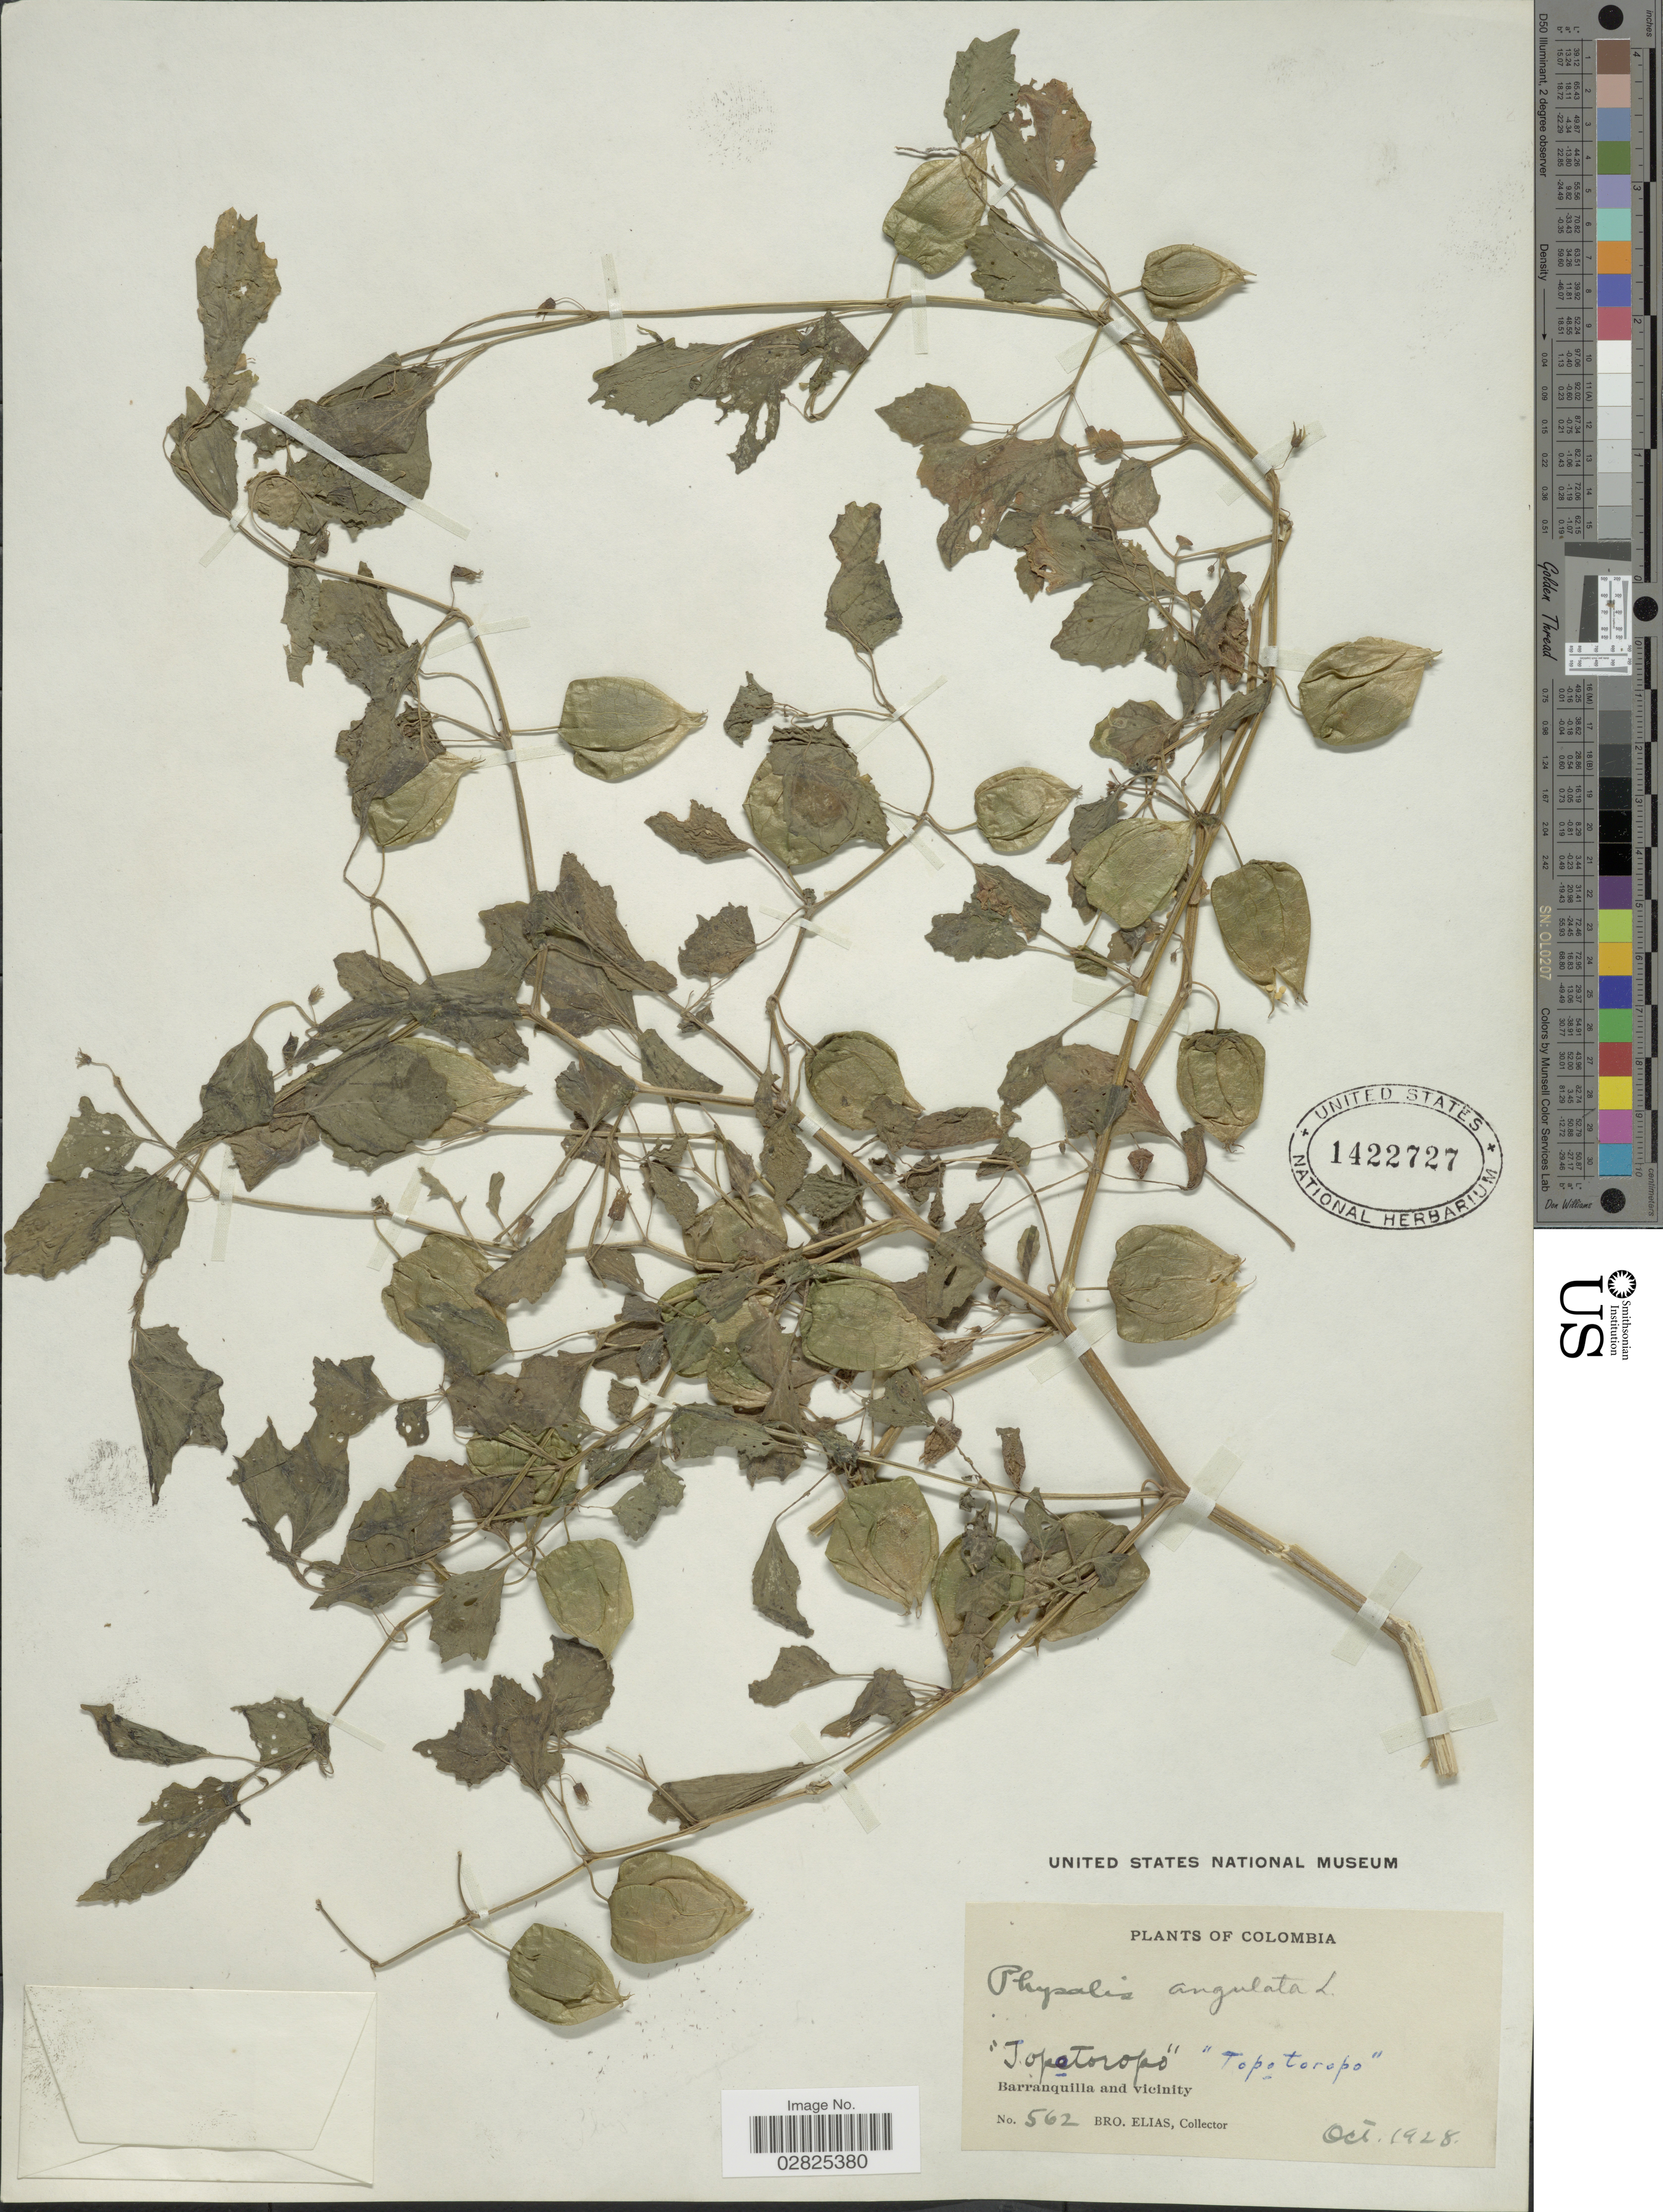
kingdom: Plantae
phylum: Tracheophyta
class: Magnoliopsida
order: Solanales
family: Solanaceae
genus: Physalis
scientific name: Physalis angulata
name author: L.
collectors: Bro. Elias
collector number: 562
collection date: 1928-10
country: Colombia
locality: Barranquilla and vicinity.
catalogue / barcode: US 1422727